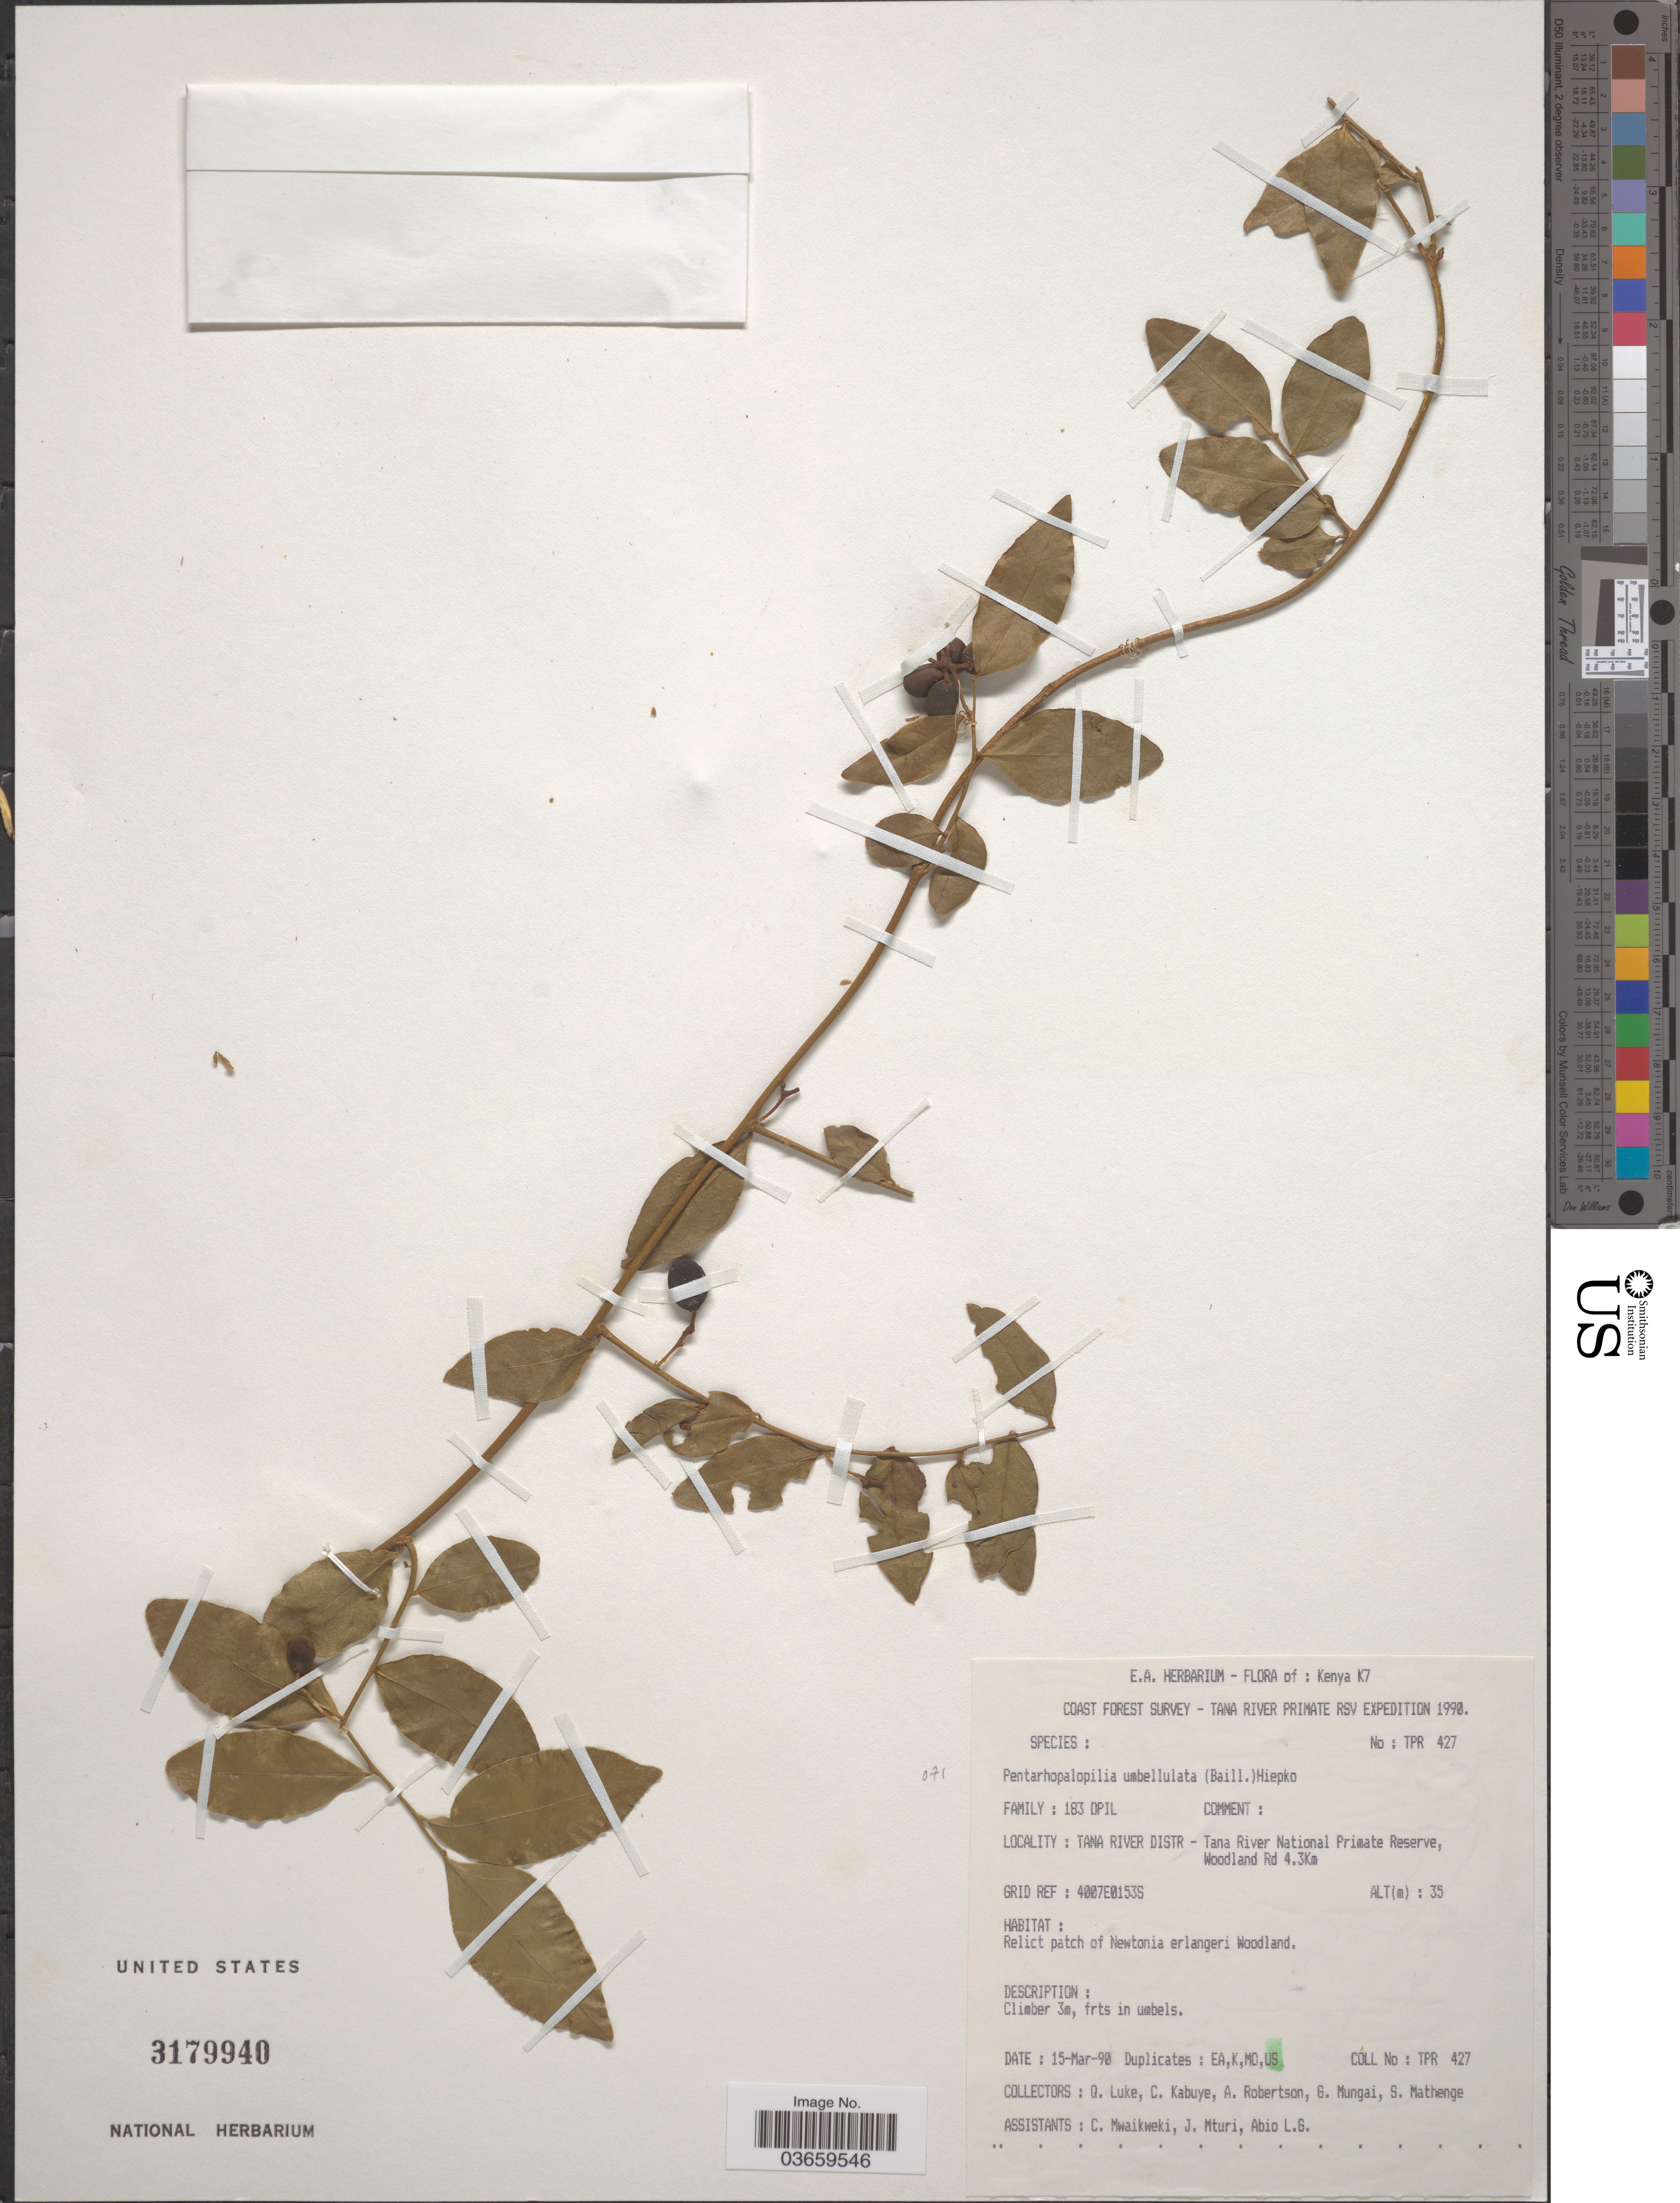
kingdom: Plantae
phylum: Tracheophyta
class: Magnoliopsida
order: Santalales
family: Opiliaceae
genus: Pentarhopalopilia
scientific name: Pentarhopalopilia umbellulata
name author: (Baill.) Hiepko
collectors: Q. Luke, C. Kabuye, A. Robertson, G. Mungai & et al.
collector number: TPR 427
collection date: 1990-03-15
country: Kenya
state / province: Tana River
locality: K7. Tana River Primate RSV. Tana River Distr - Tana River National Primate Reserve, Woodland Rd 4.3 Km.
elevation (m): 35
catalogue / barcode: US 3179940